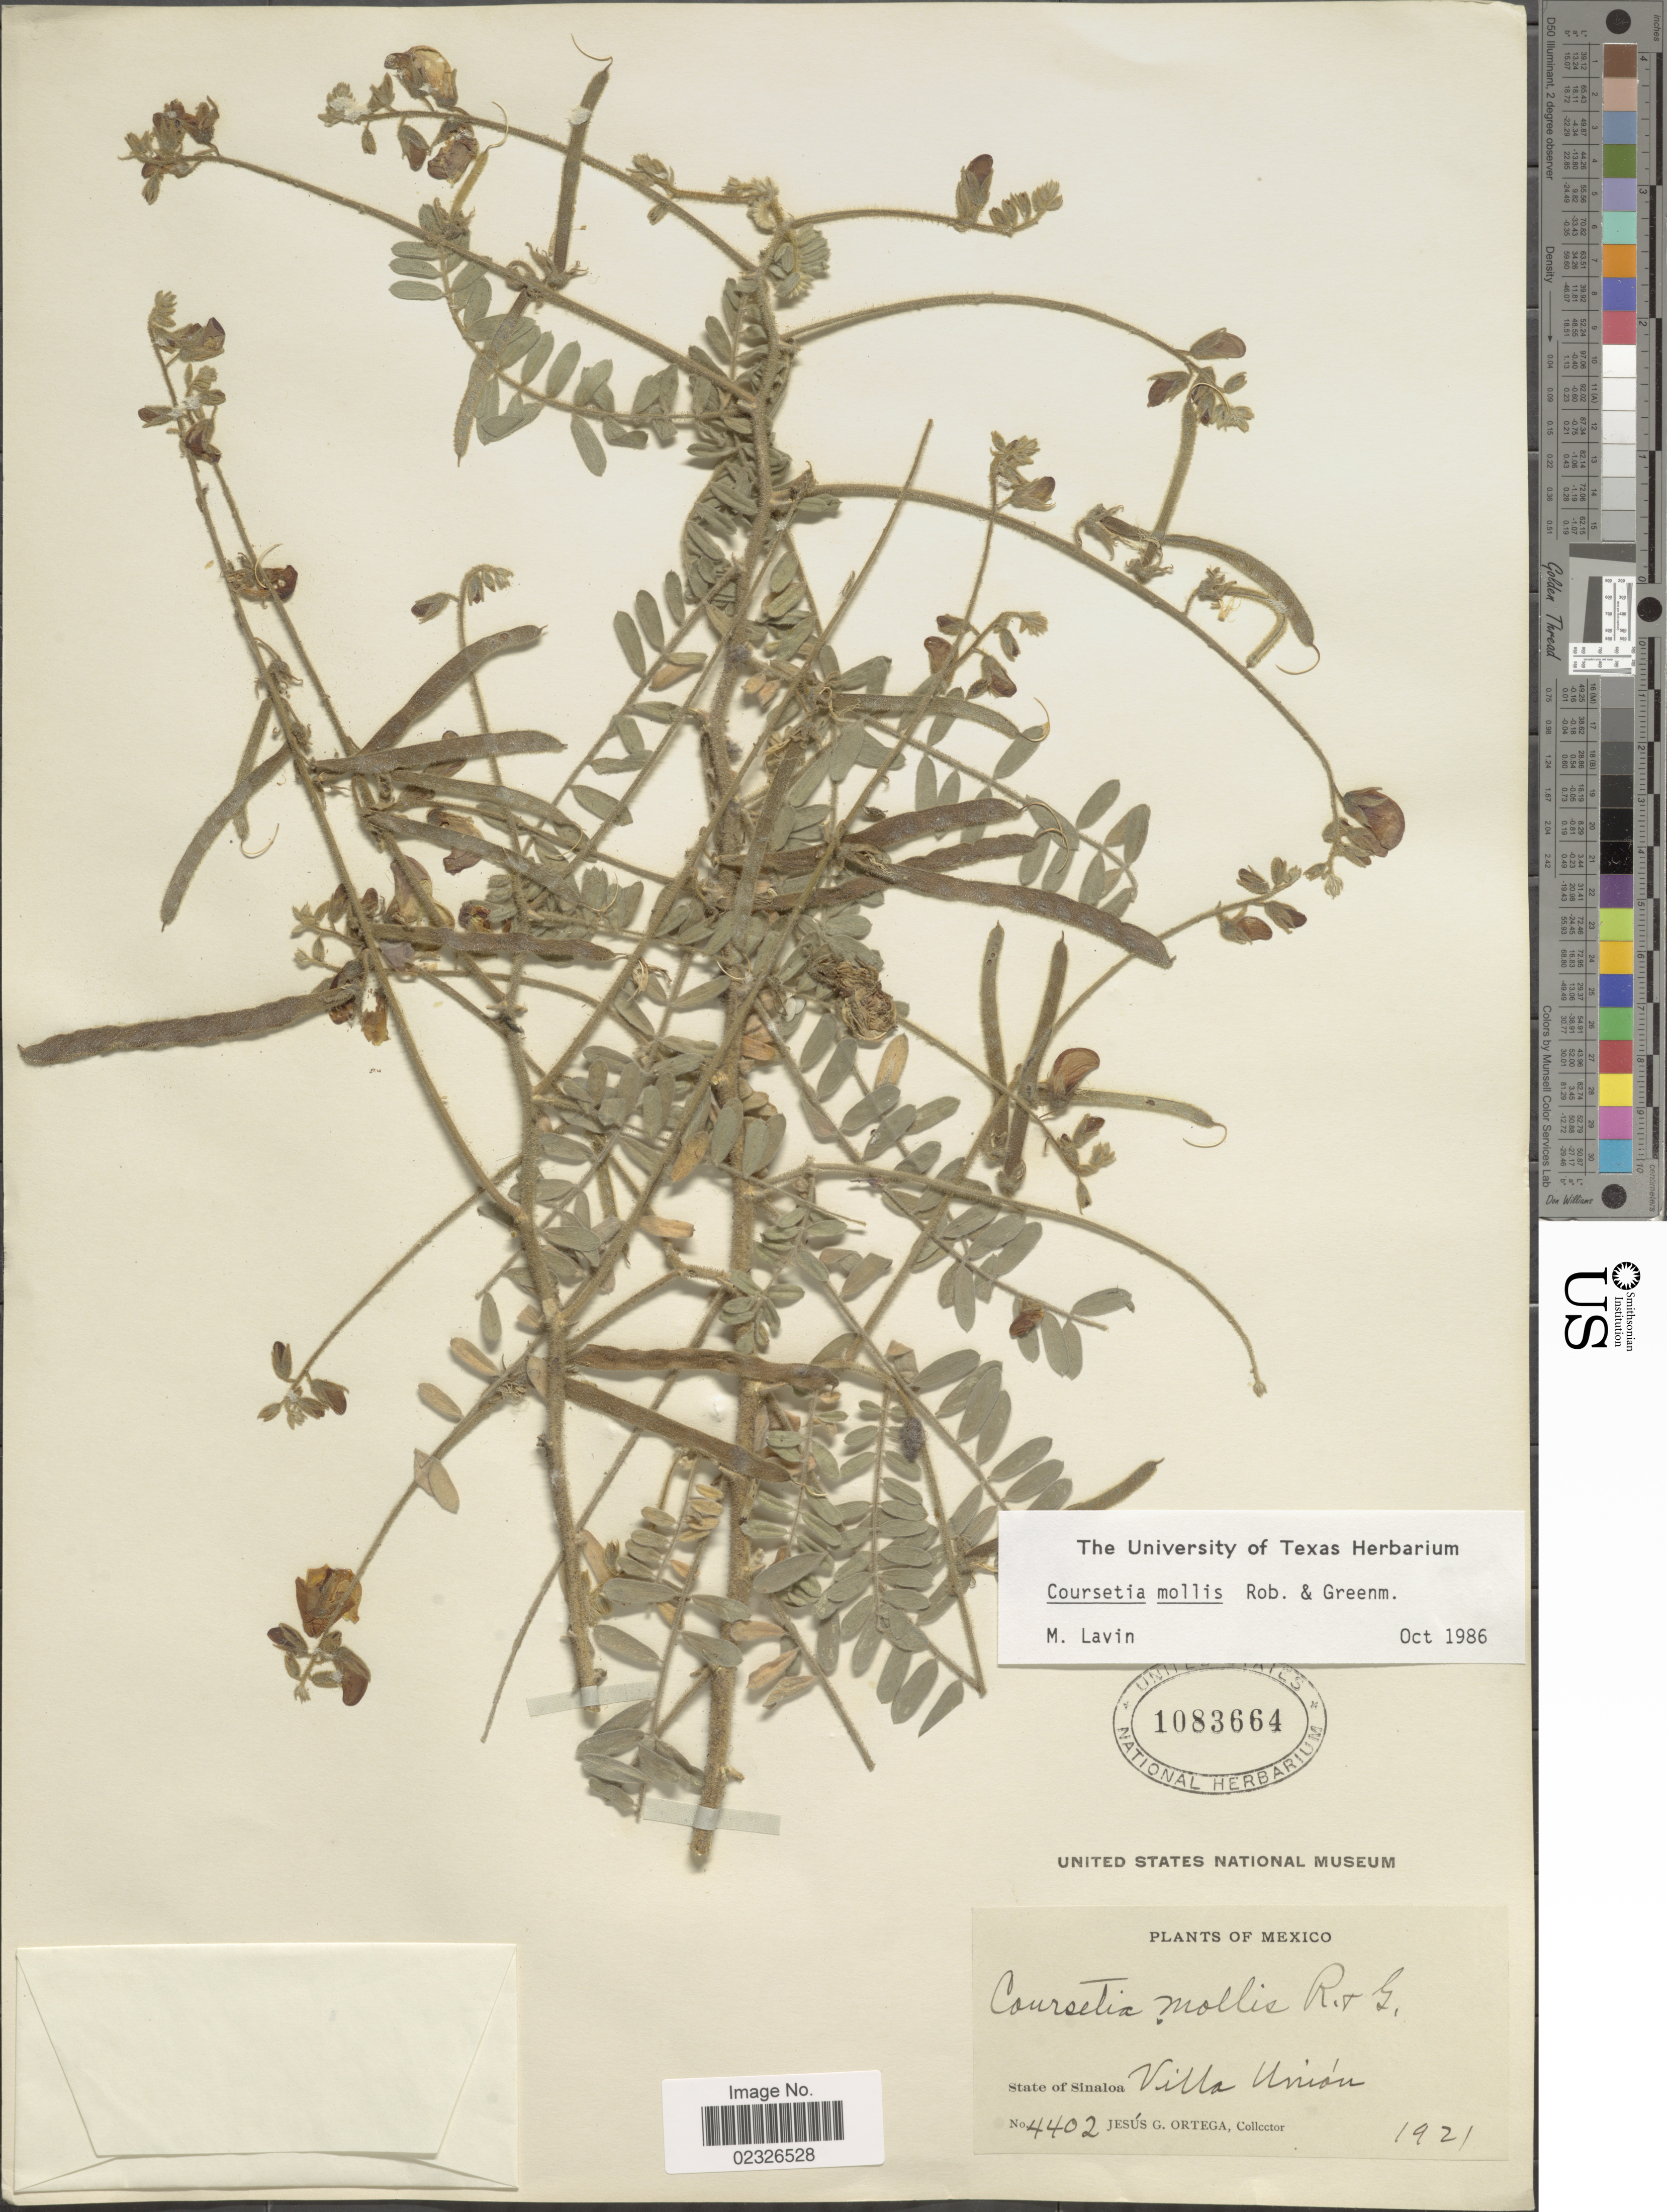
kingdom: Plantae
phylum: Tracheophyta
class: Magnoliopsida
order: Fabales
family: Fabaceae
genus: Coursetia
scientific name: Coursetia mollis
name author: B.L. Rob. & Greenm.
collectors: J. Ortega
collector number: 4402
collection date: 1921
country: Mexico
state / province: Sinaloa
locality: Villa Union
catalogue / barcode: US 1083664